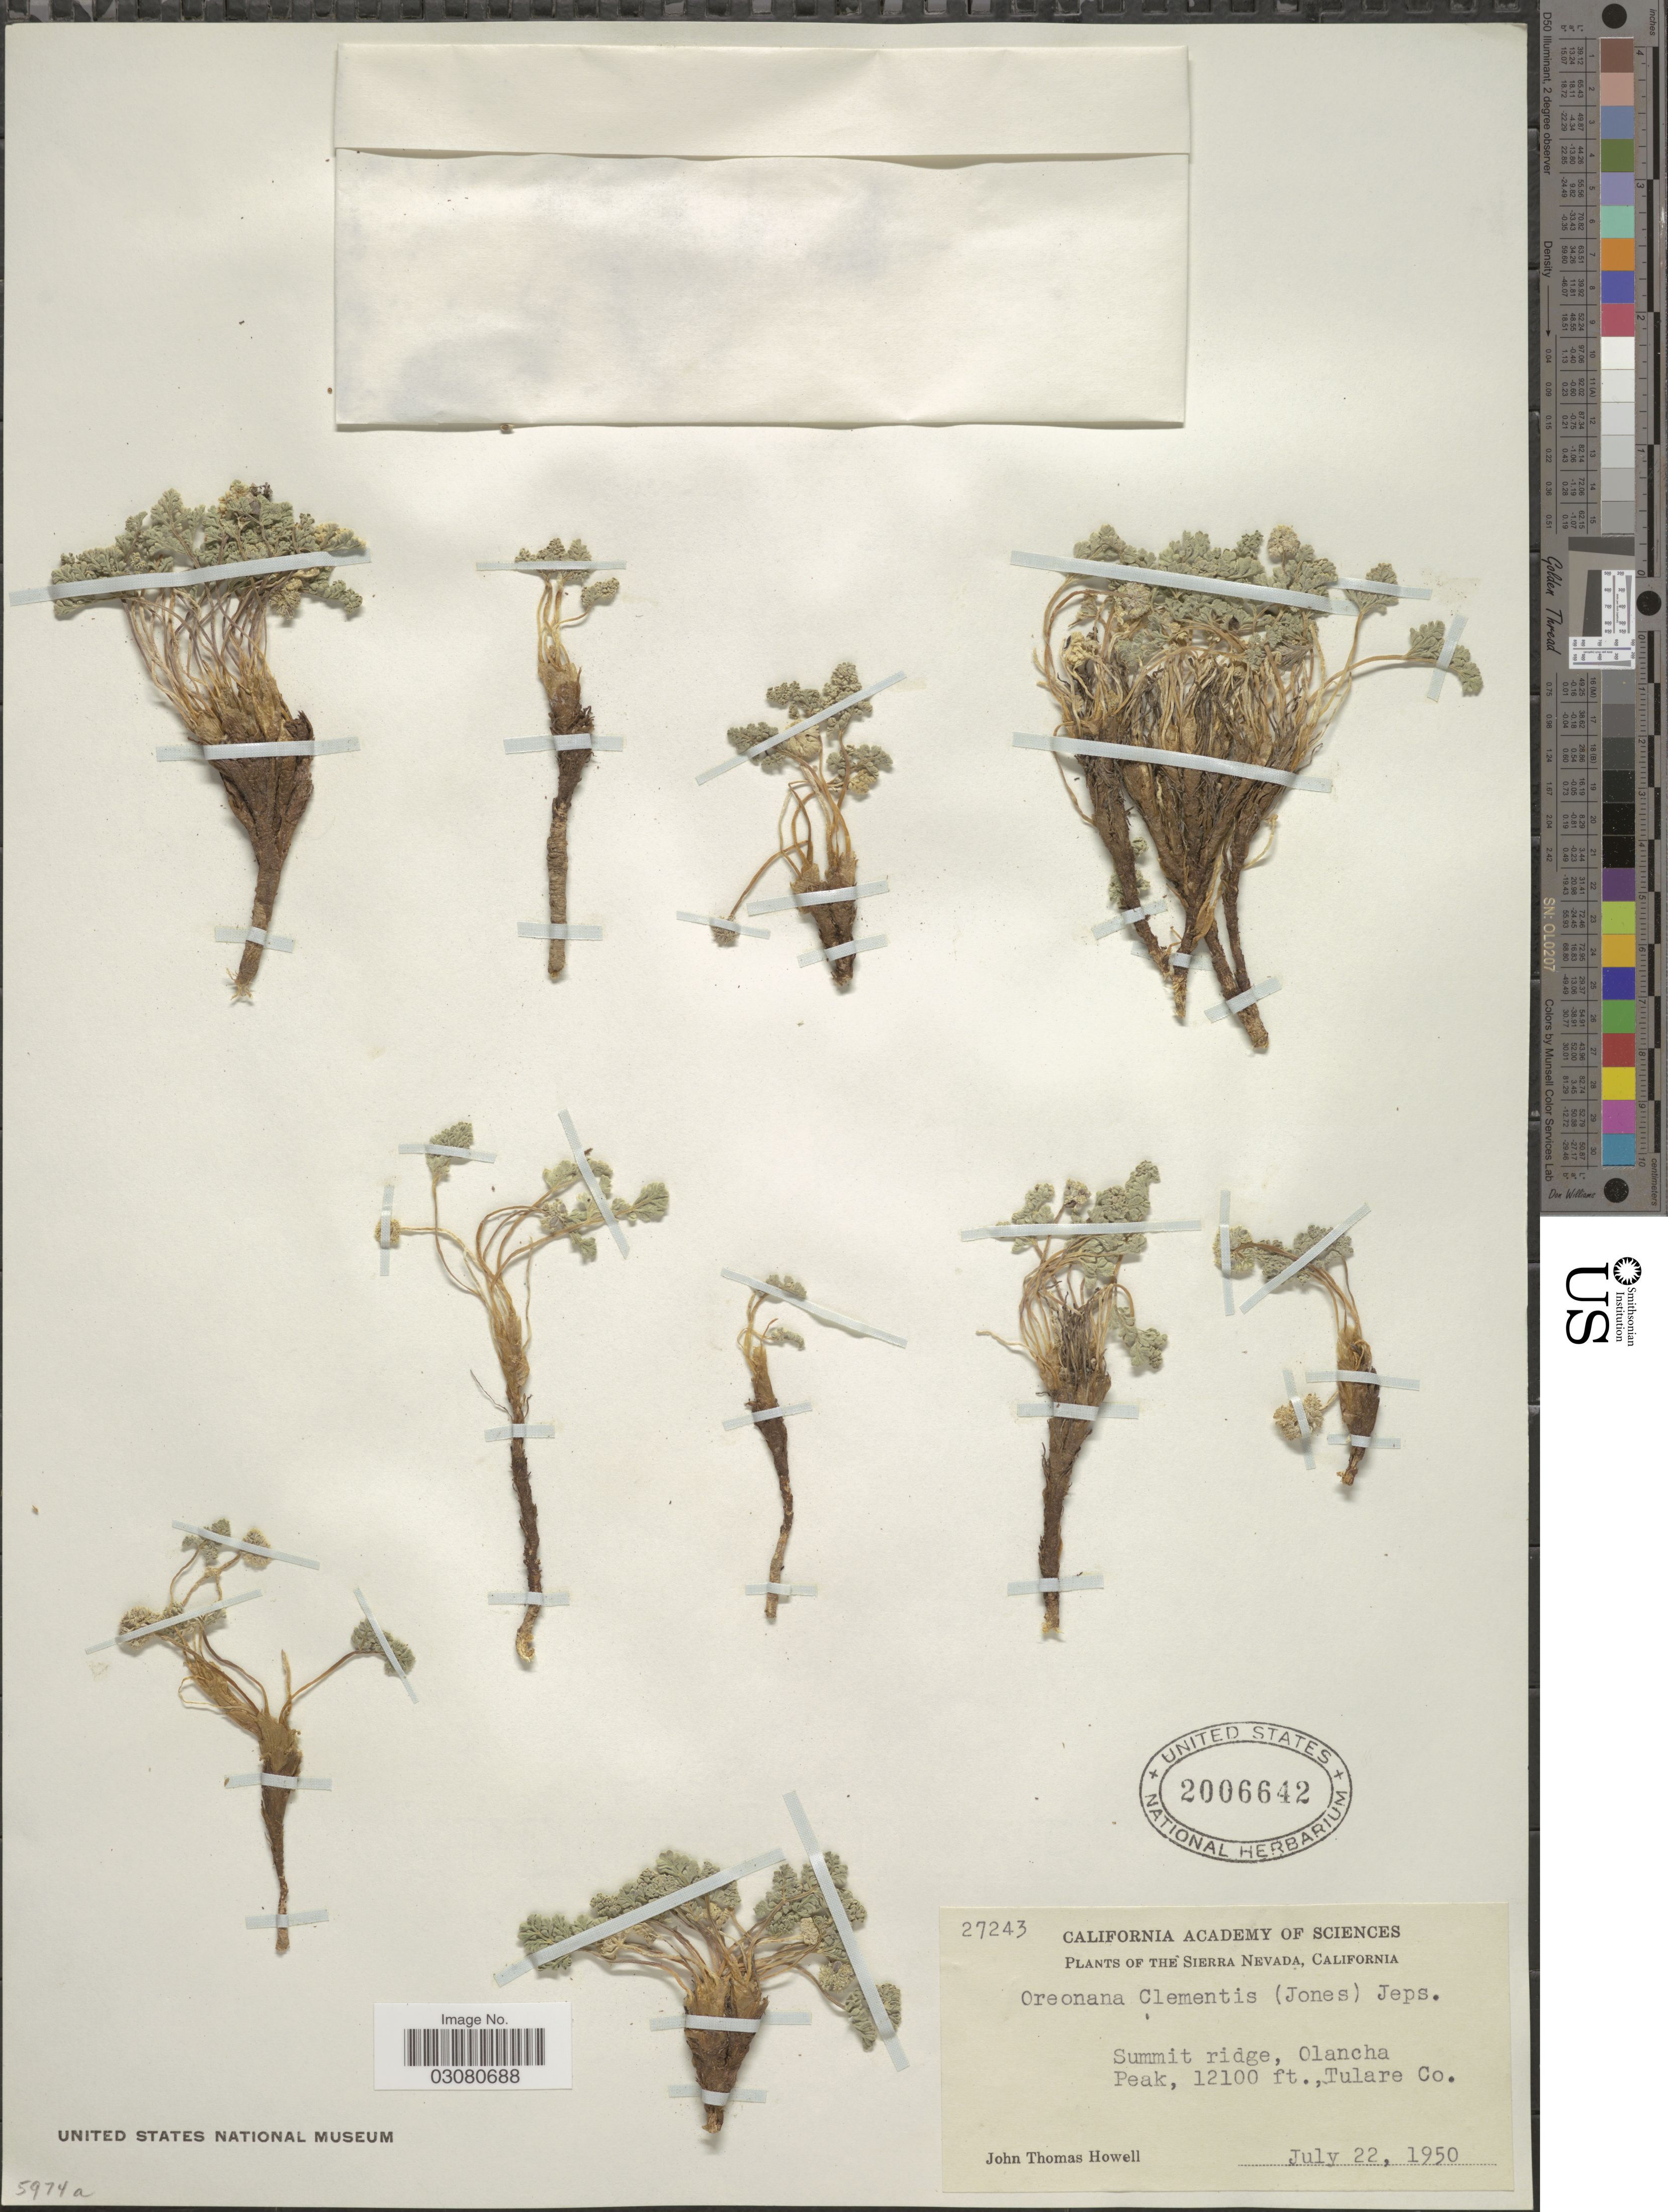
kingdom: Plantae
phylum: Tracheophyta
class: Magnoliopsida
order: Apiales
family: Apiaceae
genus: Oreonana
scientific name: Oreonana clementis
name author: (M.E. Jones) Jeps.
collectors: J. T. Howell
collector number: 27243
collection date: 1950-07-22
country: United States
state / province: California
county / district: Tulare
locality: The Sierra Nevada. Summit ridge, Olancha Peak, Tulare Co.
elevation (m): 3688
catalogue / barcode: US 2006642